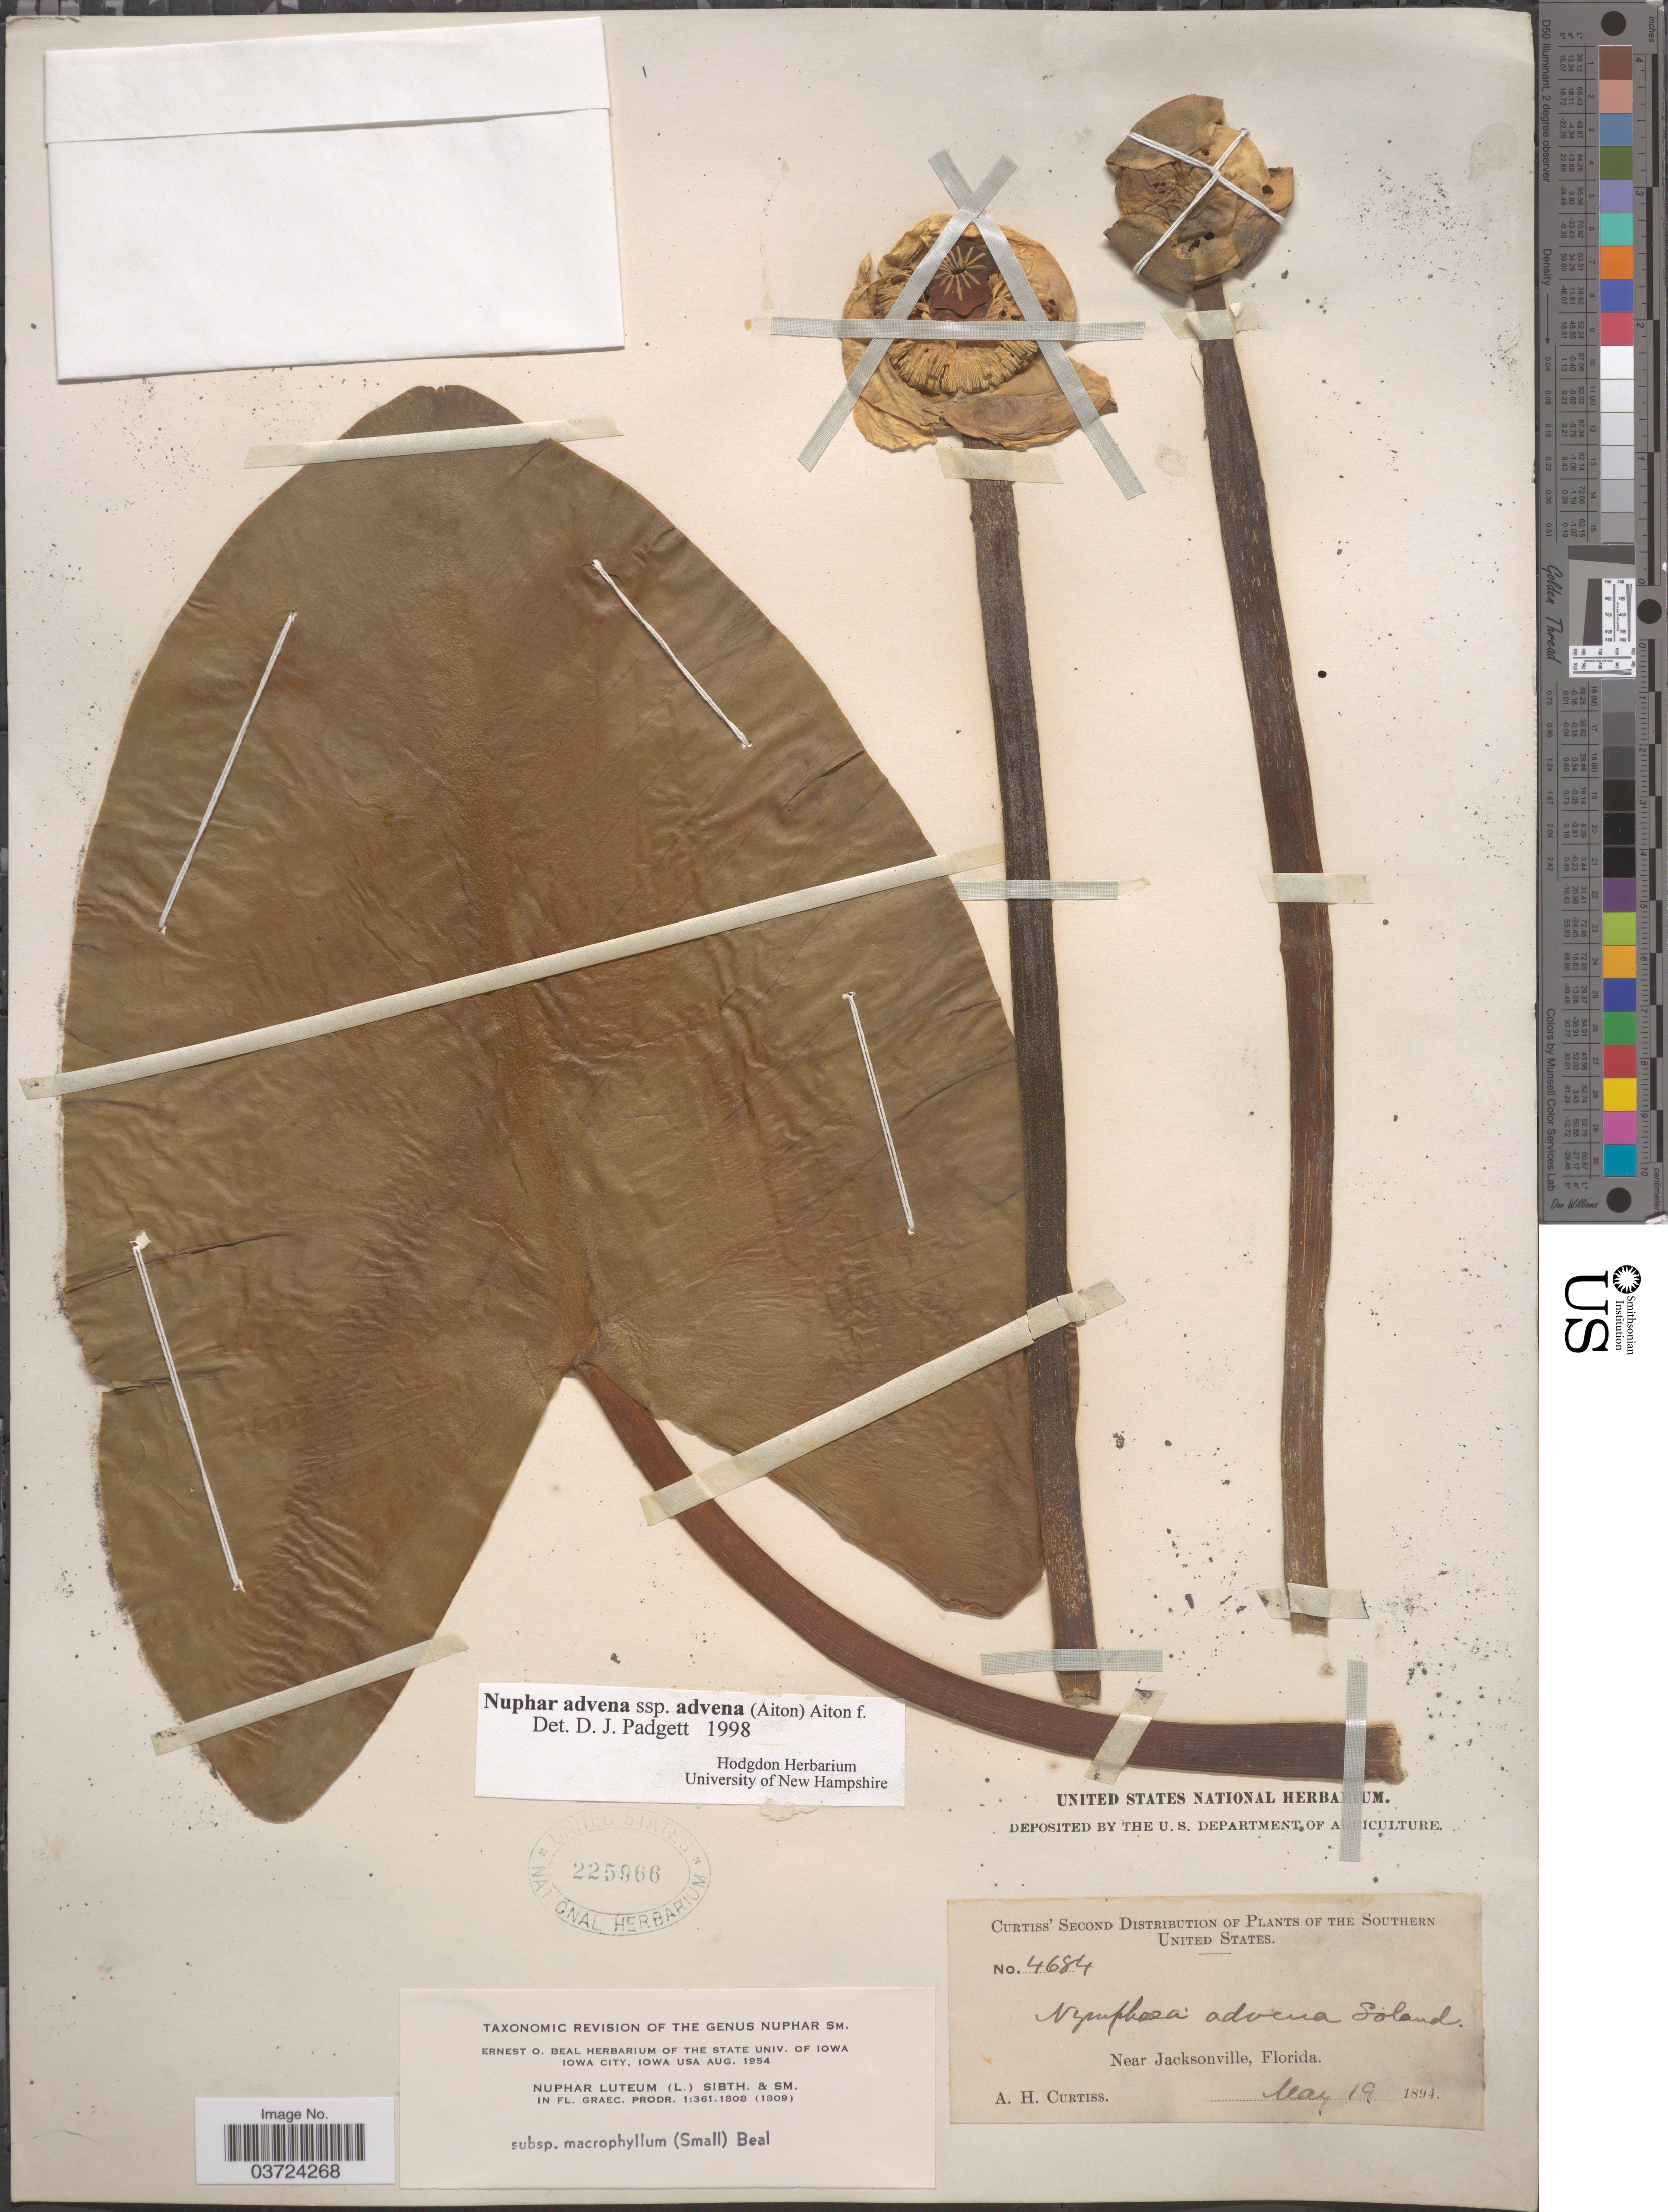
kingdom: Plantae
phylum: Tracheophyta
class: Magnoliopsida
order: Nymphaeales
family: Nymphaeaceae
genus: Nuphar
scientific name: Nuphar advena subsp. advena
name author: (Aiton) W.T. Aiton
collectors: A. H. Curtiss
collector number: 4684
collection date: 1894-05-19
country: United States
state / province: Florida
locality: The Southern United States. Near Jacksonville.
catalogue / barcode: US 225966